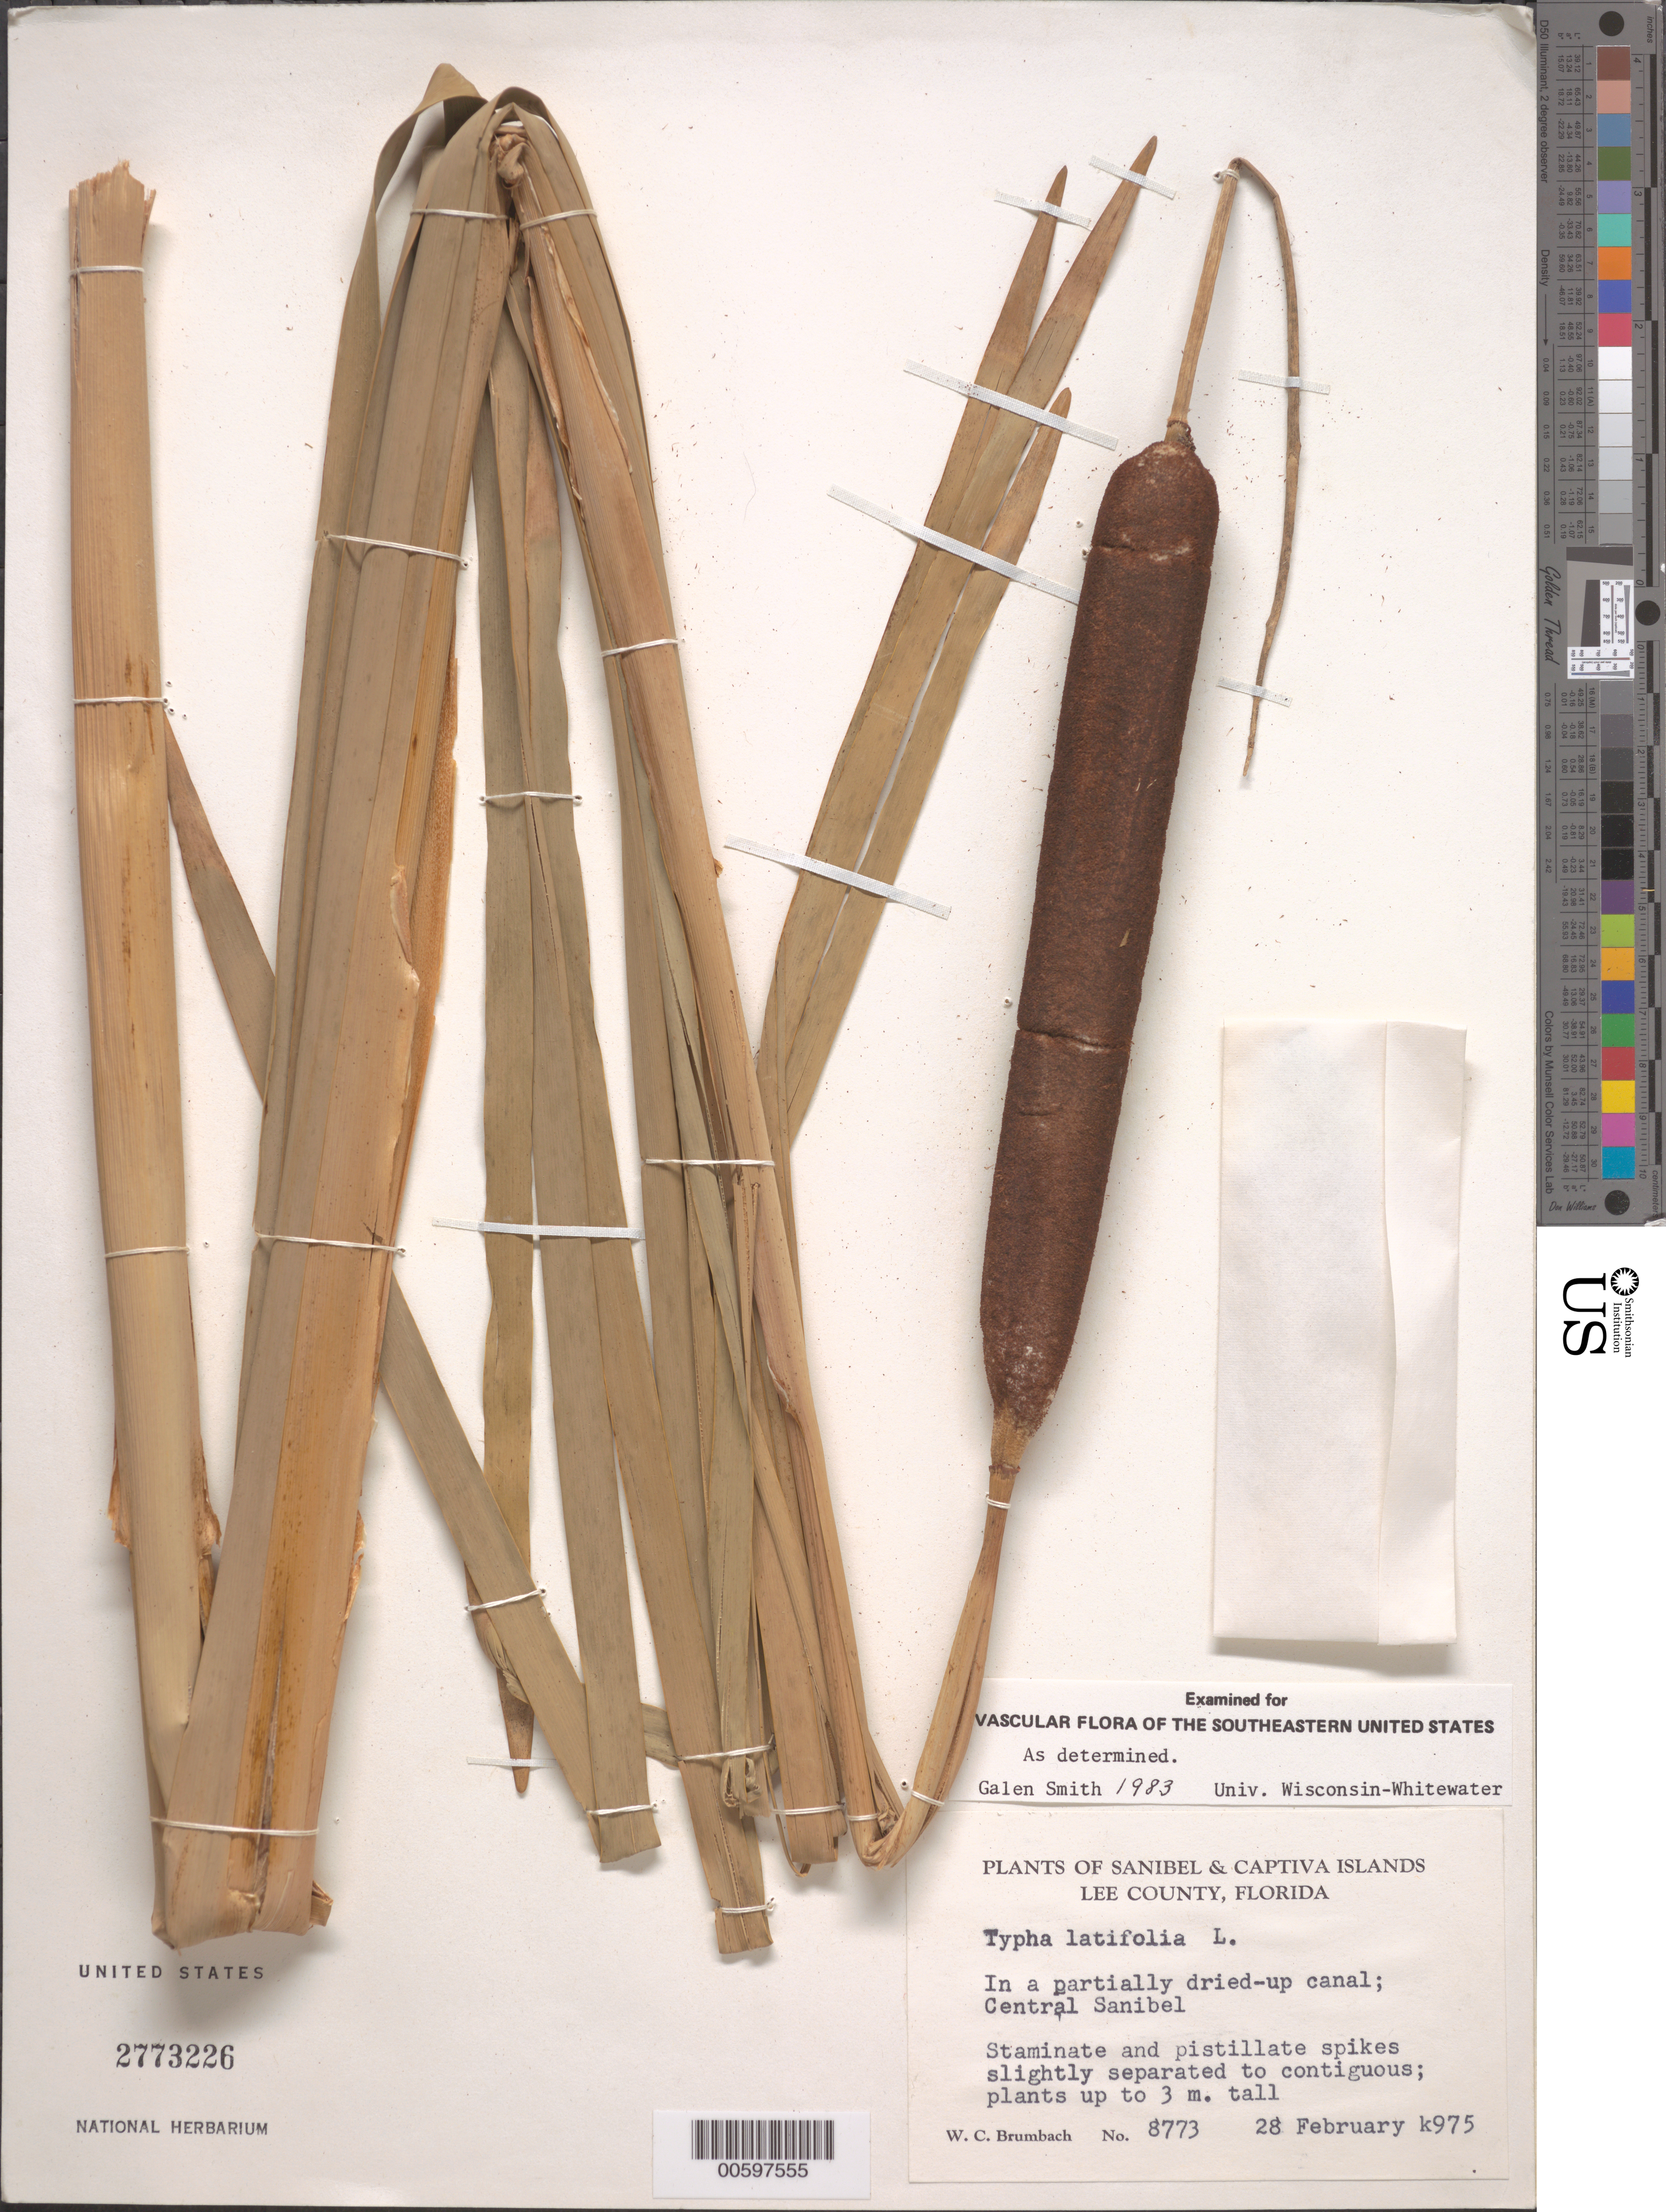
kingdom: Plantae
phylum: Tracheophyta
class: Liliopsida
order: Poales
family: Typhaceae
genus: Typha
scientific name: Typha latifolia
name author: L.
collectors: W. C. Brumbach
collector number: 8773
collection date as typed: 28 Feb 1975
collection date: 1975-02-28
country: United States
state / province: Florida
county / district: Lee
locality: Central Sanibel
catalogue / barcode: US 2773226